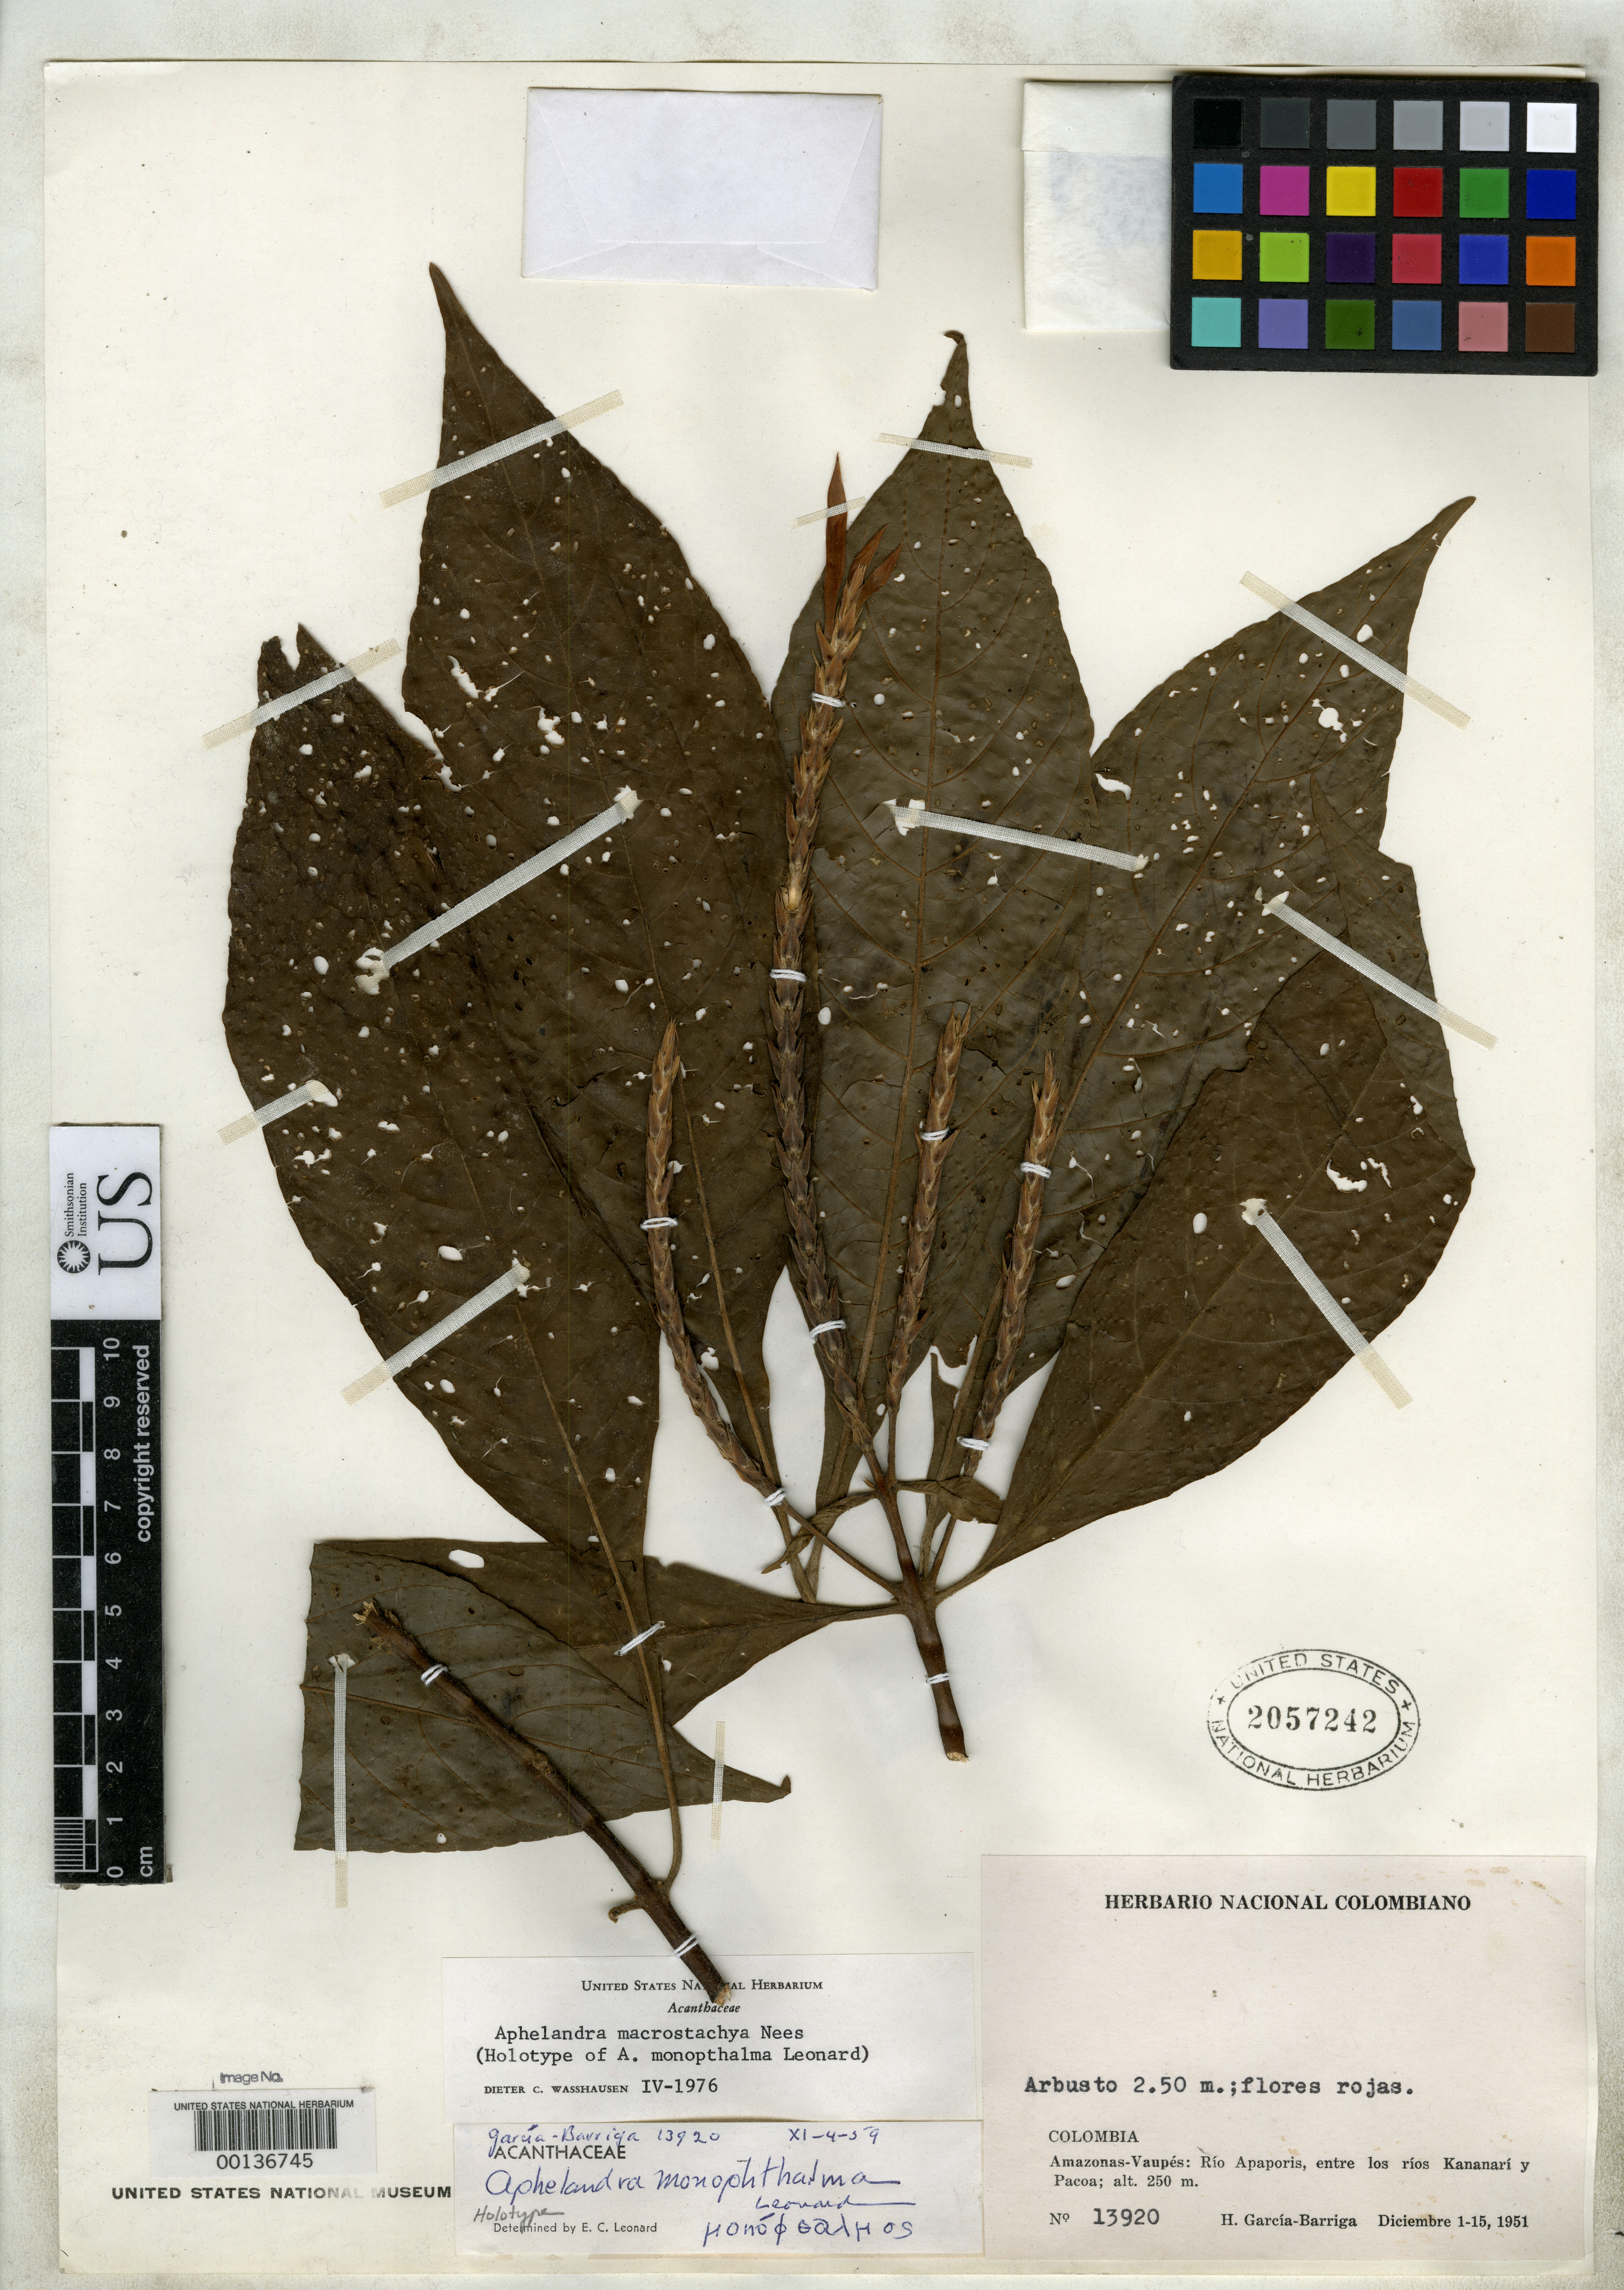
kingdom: Plantae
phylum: Tracheophyta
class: Magnoliopsida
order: Lamiales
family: Acanthaceae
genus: Aphelandra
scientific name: Aphelandra monopthalma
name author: Leonard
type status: Holotype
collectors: H. García Barriga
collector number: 13920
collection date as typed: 01 Dec 1951 to 15 Dec 1951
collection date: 1951-12-01/1951-12-15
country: Colombia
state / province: Amazônas / Vaupés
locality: Rio Apaporis, between Kananari and Pacoa Rivers.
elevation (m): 250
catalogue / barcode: US 2057242